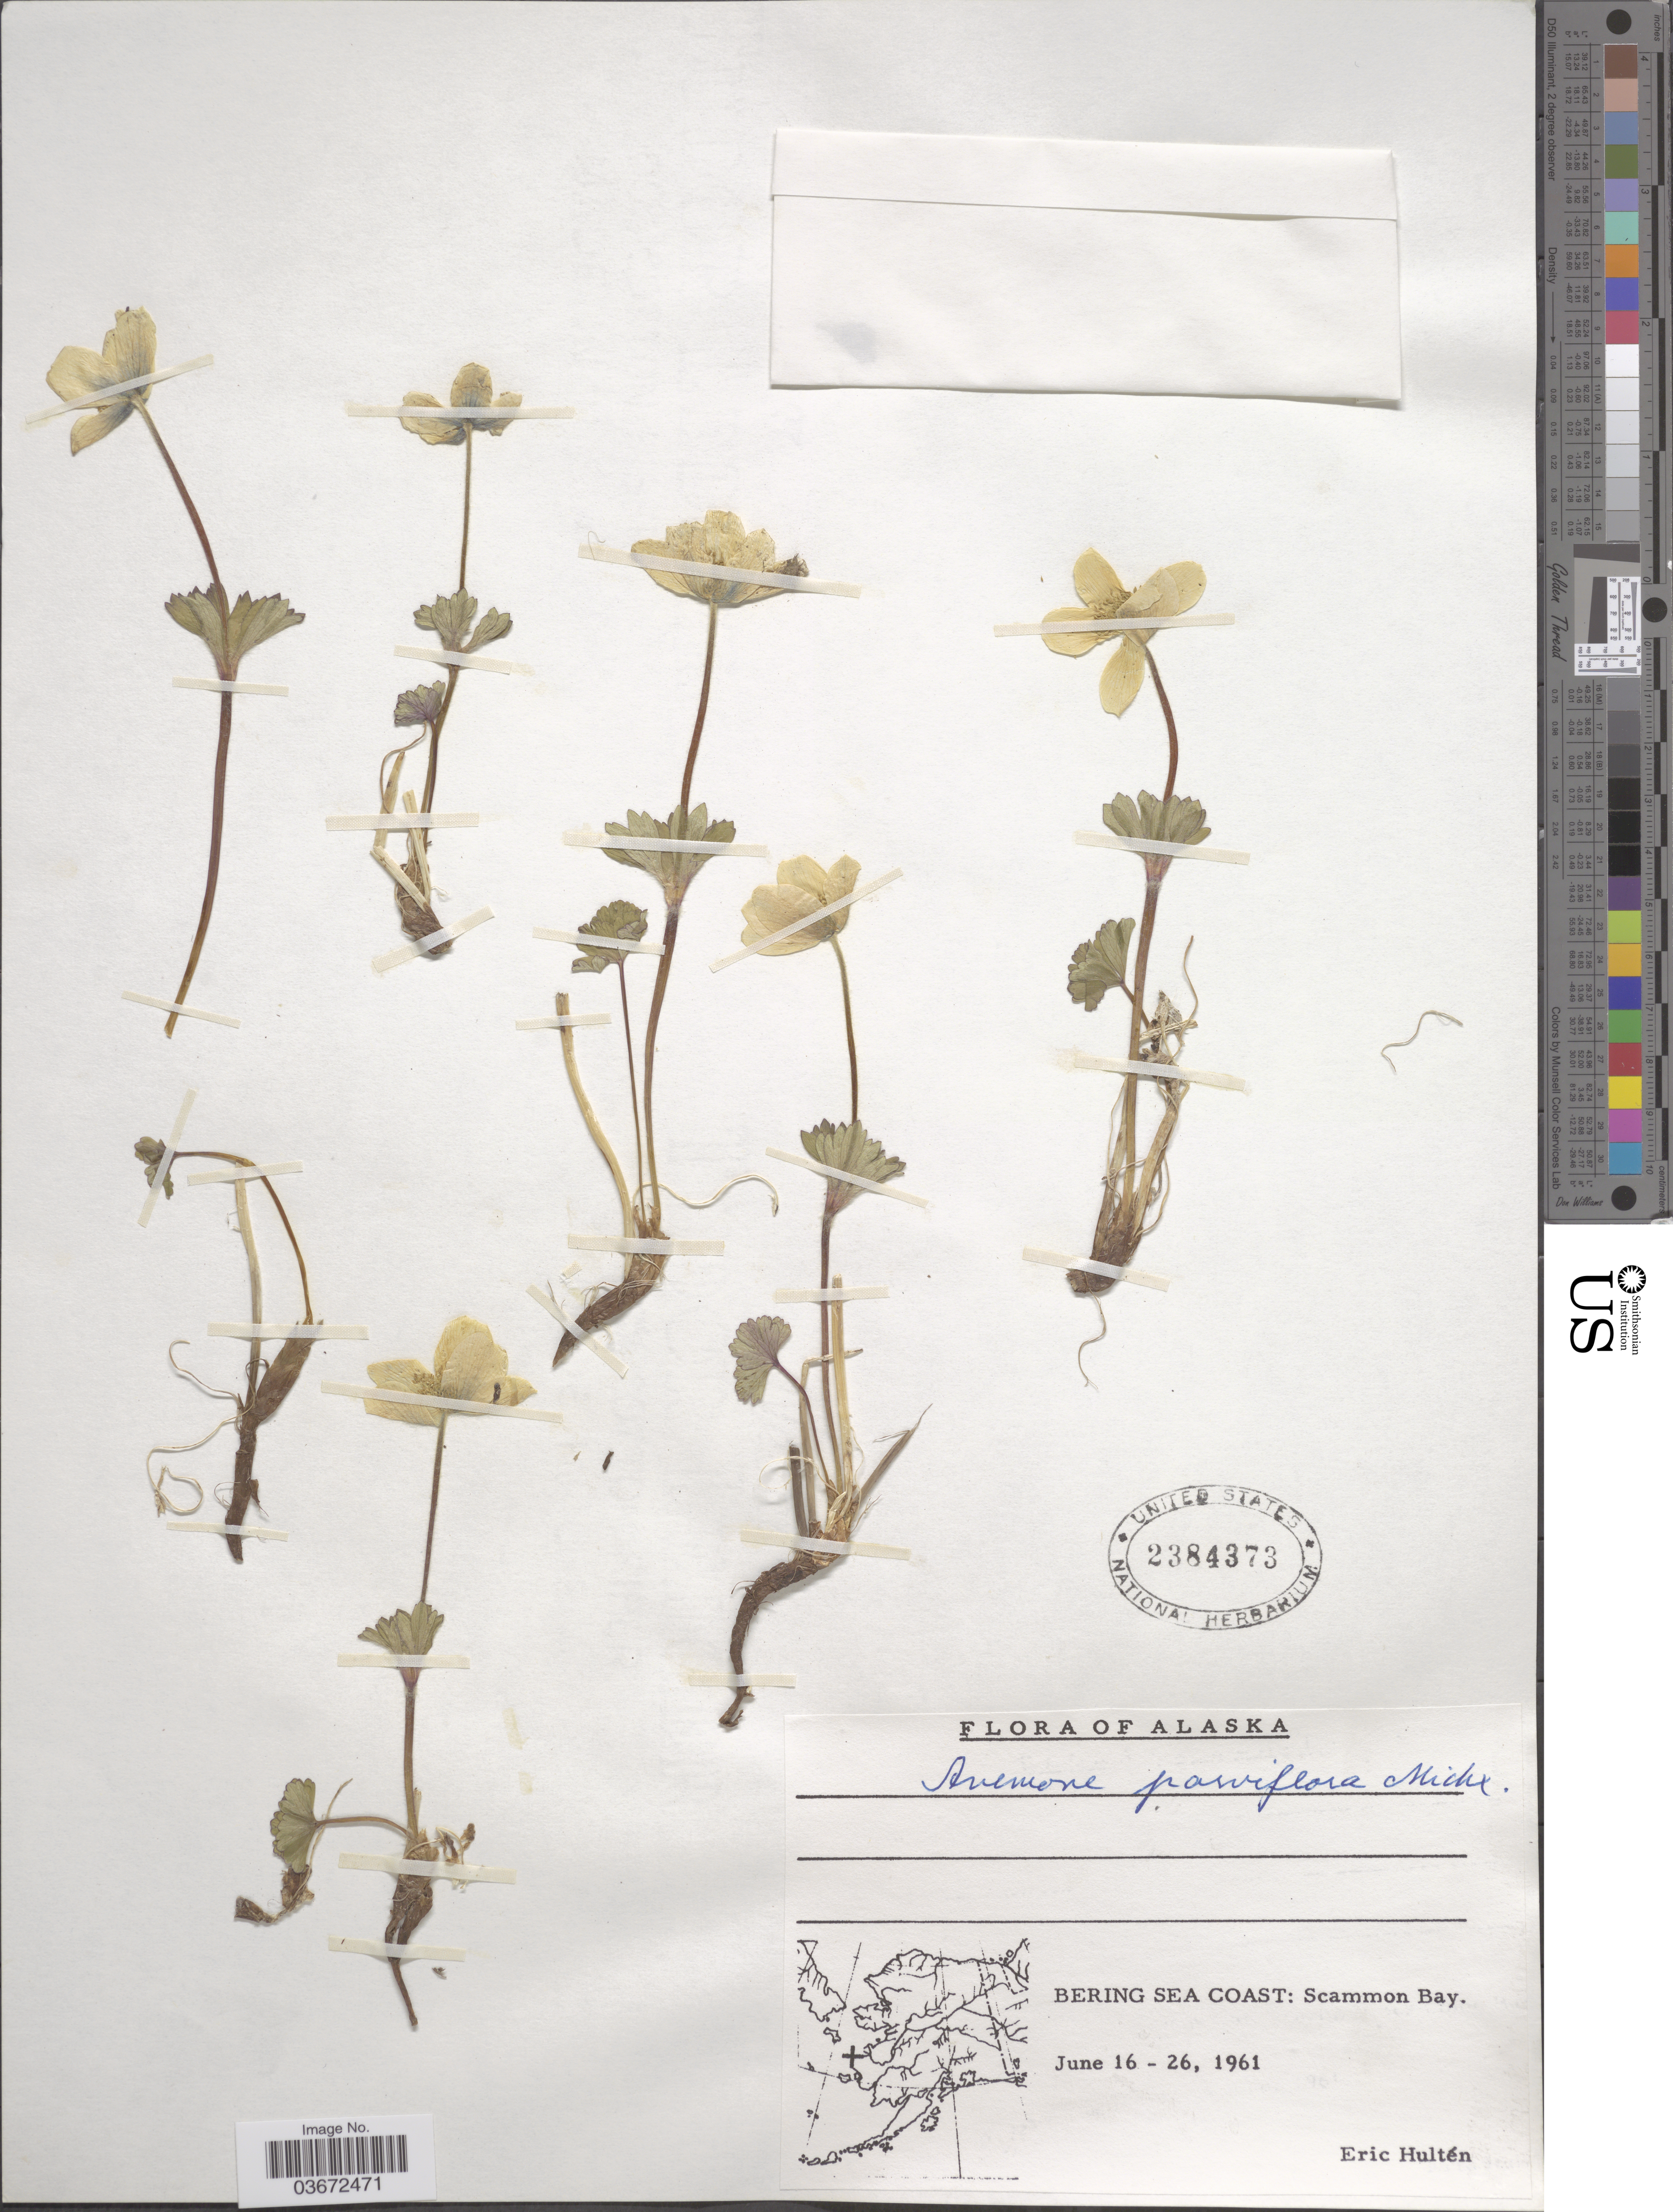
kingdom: Plantae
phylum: Tracheophyta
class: Magnoliopsida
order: Ranunculales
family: Ranunculaceae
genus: Anemone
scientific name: Anemone parviflora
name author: Michx.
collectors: E. G. Hultén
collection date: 1961-06-16/1961-06-26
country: United States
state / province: Alaska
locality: Bering Sea Coast: Scammon Bay.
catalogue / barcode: US 2384373